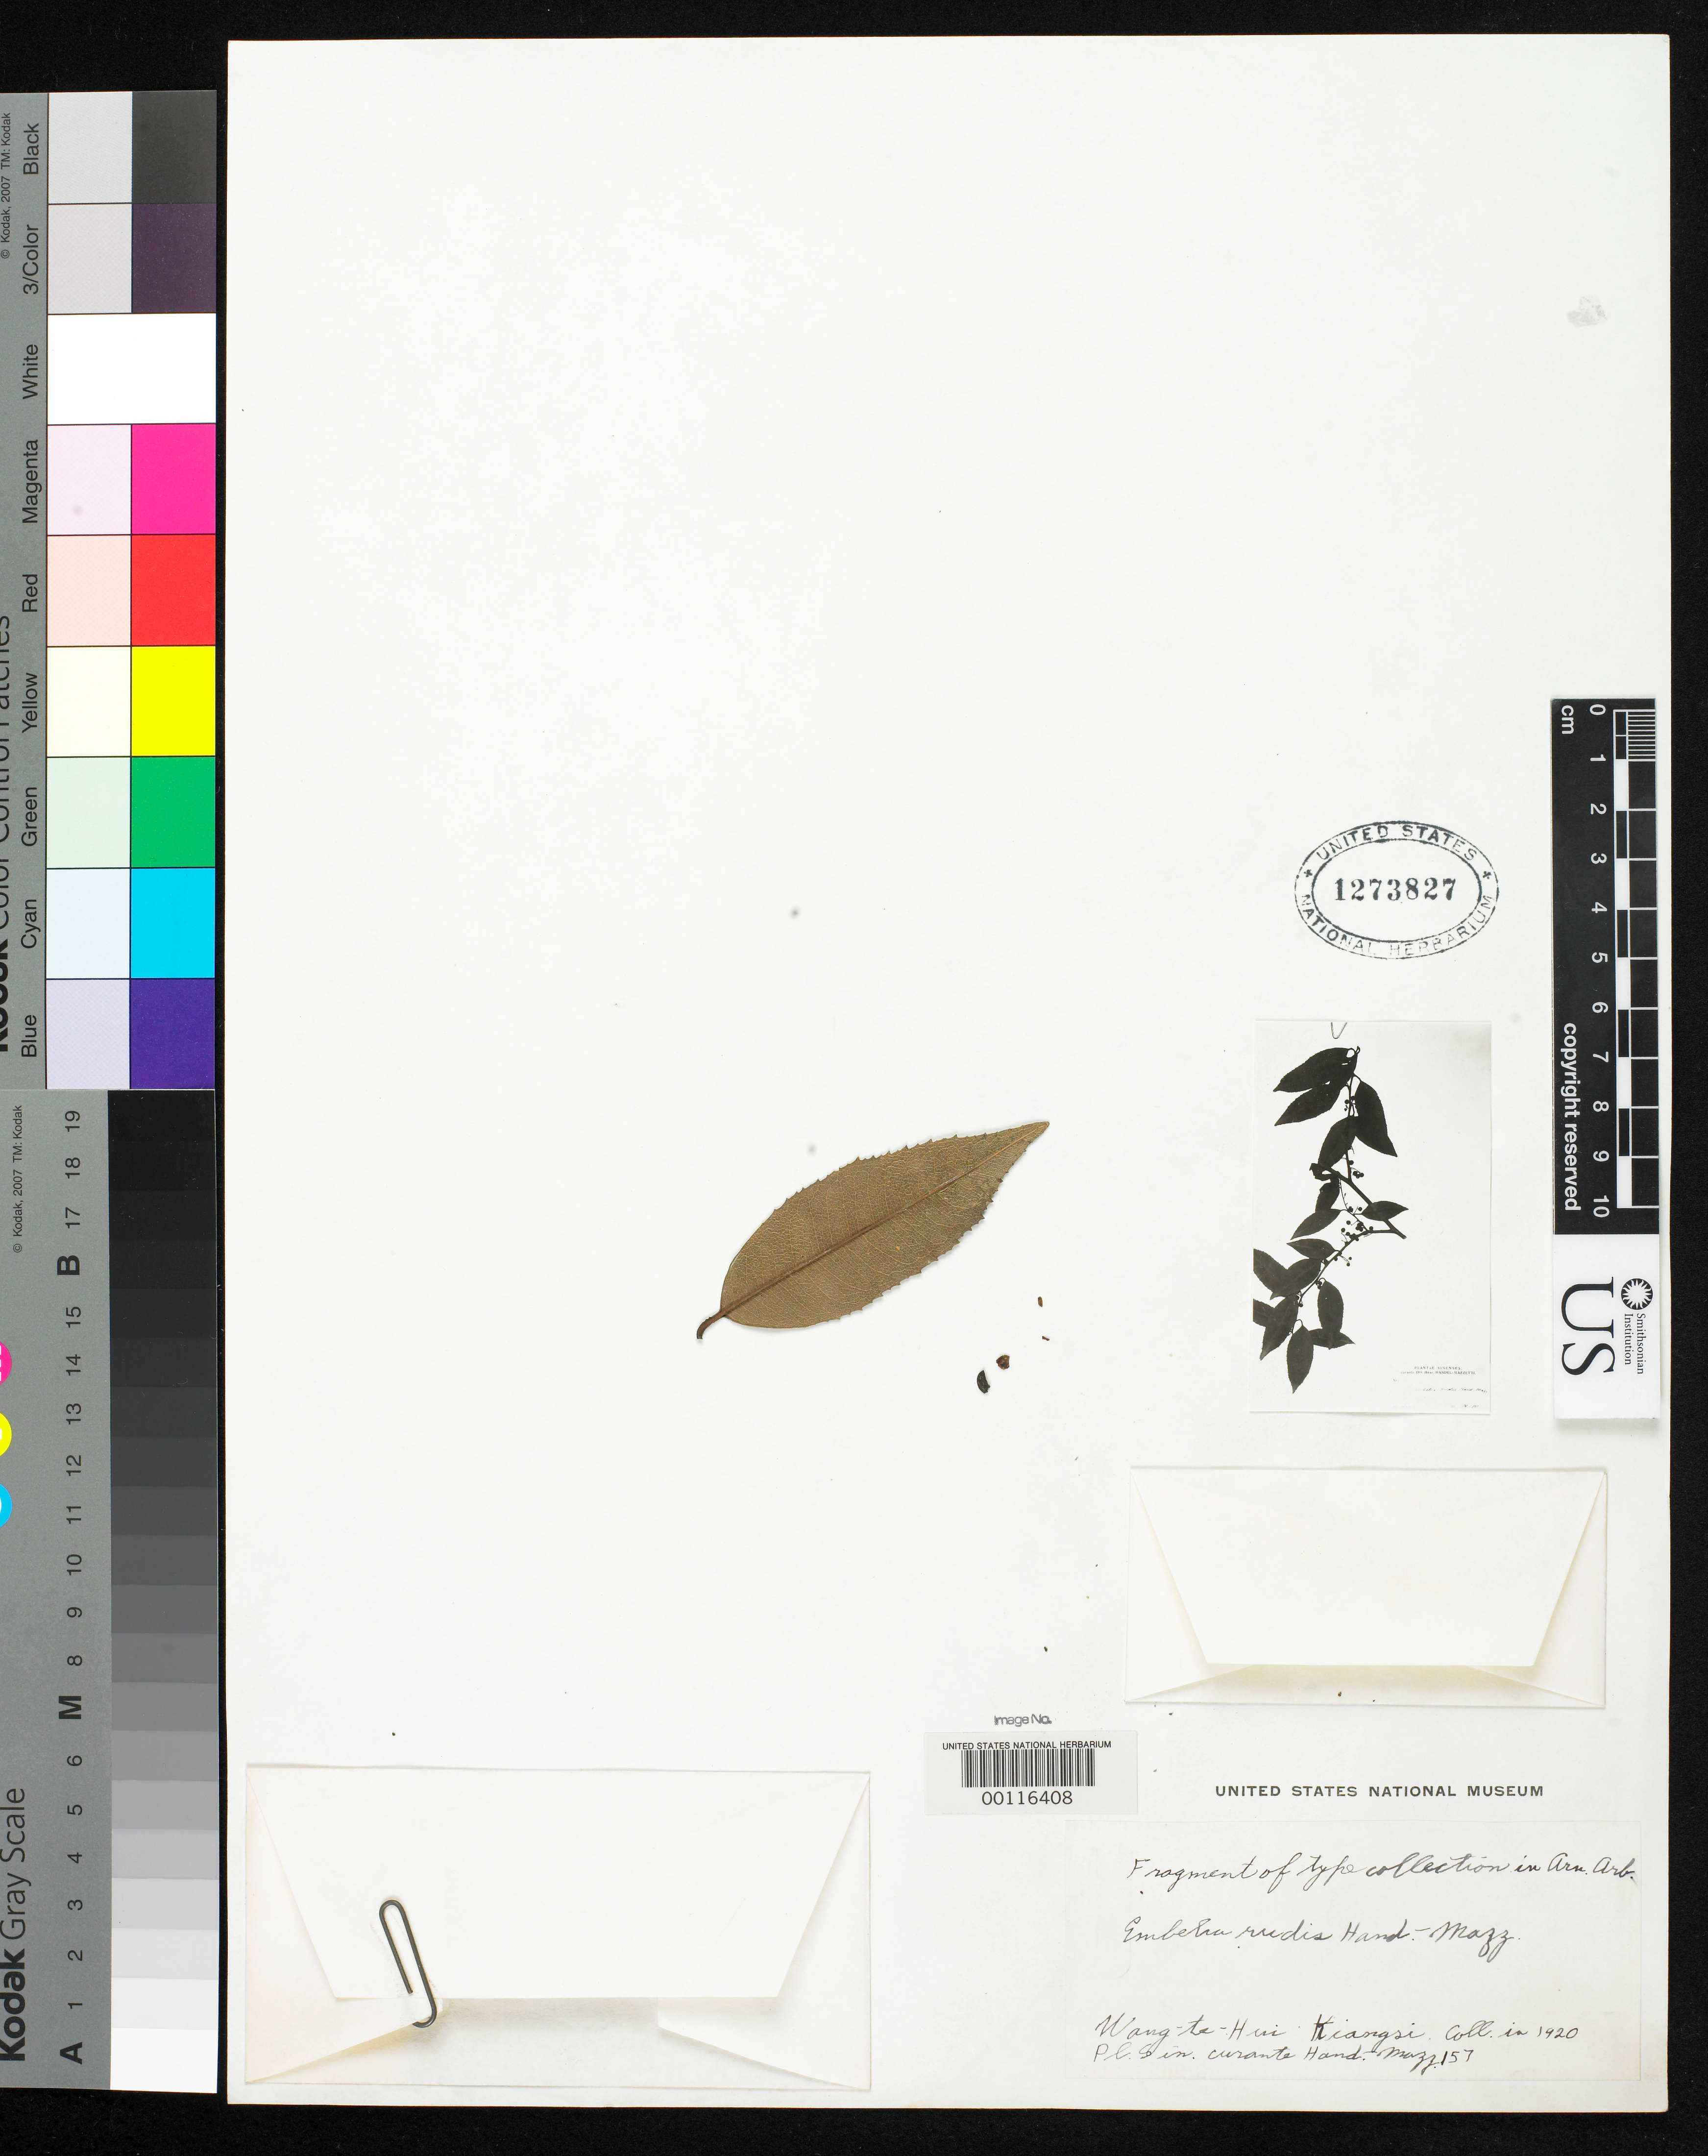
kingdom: Plantae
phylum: Tracheophyta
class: Magnoliopsida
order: Ericales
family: Primulaceae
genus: Embelia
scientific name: Embelia rudis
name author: Hand.-Mazz.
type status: Type Material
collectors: H. Handel-Mazzetti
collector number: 157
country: China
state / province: Jiangxi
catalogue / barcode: US 1273827